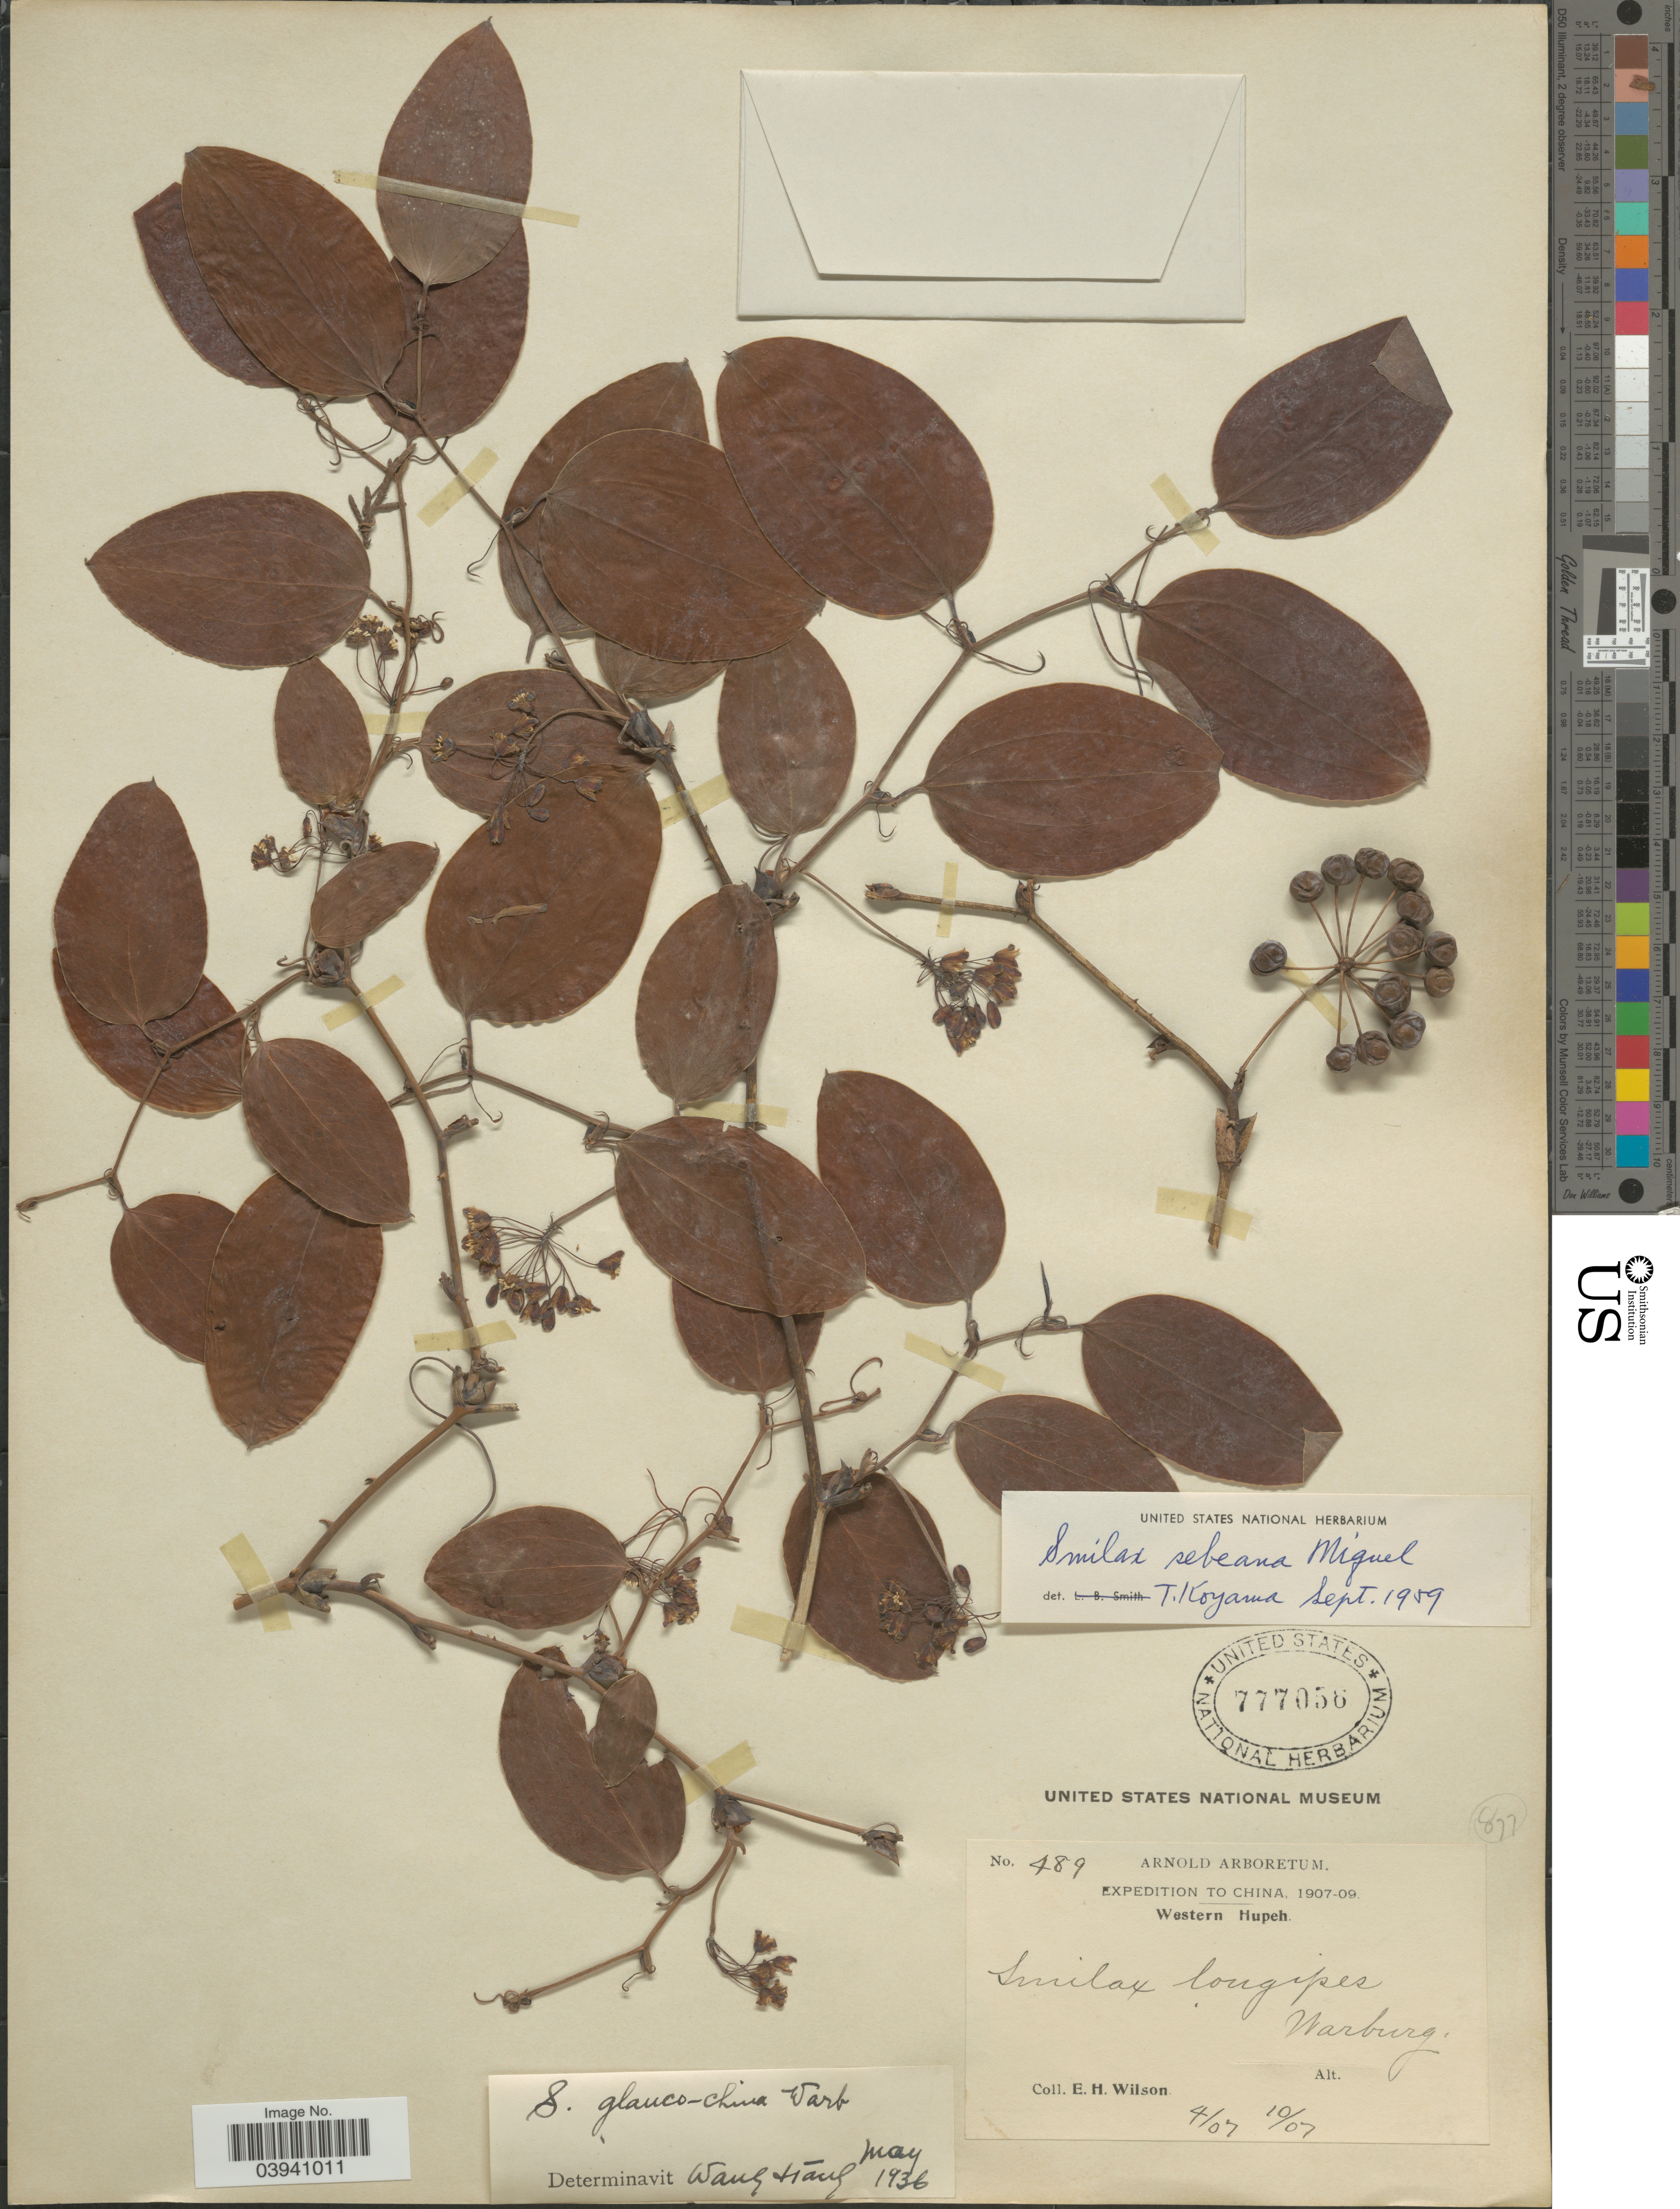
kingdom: Plantae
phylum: Tracheophyta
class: Liliopsida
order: Liliales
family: Smilacaceae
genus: Smilax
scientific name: Smilax sebeana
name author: Miq.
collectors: E. Wilson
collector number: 489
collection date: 1907-04/1907-10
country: China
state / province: Hubei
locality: Western Hupeh.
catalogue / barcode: US 777058